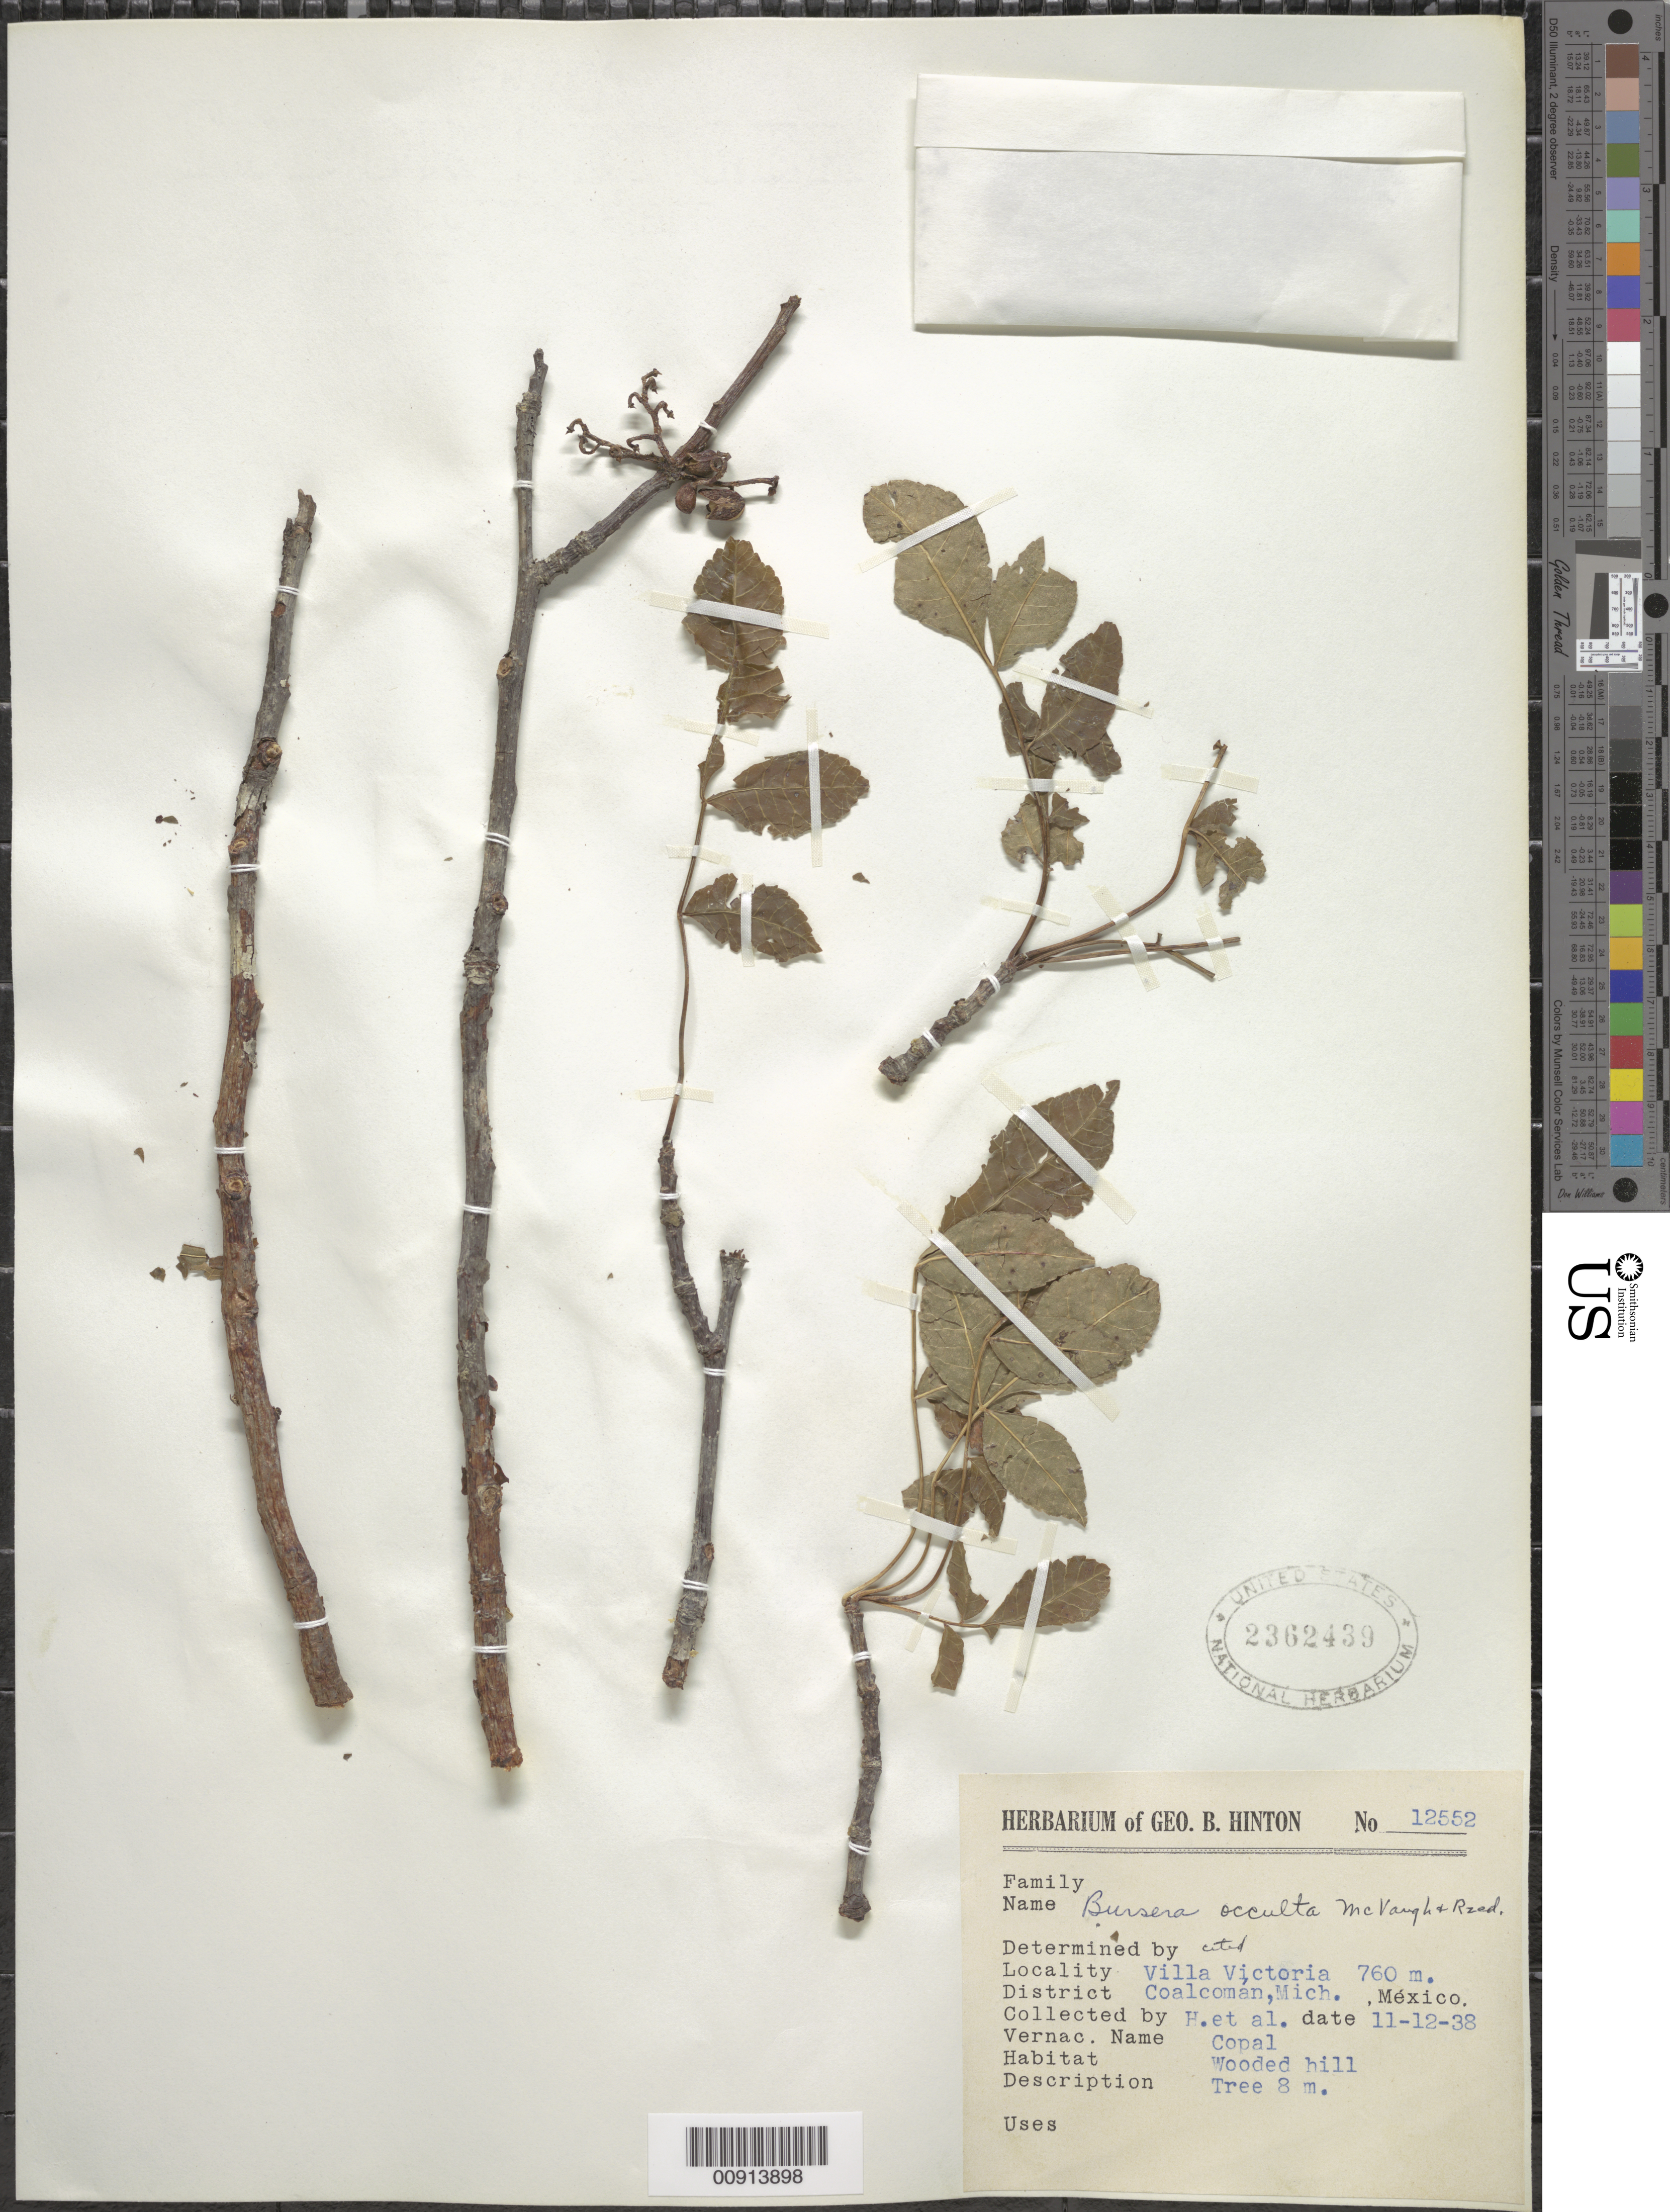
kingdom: Plantae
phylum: Tracheophyta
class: Magnoliopsida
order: Sapindales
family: Burseraceae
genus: Bursera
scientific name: Bursera occulta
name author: McVaugh & Rzed.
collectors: G. B. Hinton & et al.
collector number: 12552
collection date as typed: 12 Nov 1938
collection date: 1938-11-12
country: Mexico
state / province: Michoacán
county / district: Coalcomán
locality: Villa Victoria, District Coalcomán, Michoacán.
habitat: Wooded hill.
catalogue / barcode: US 2362439